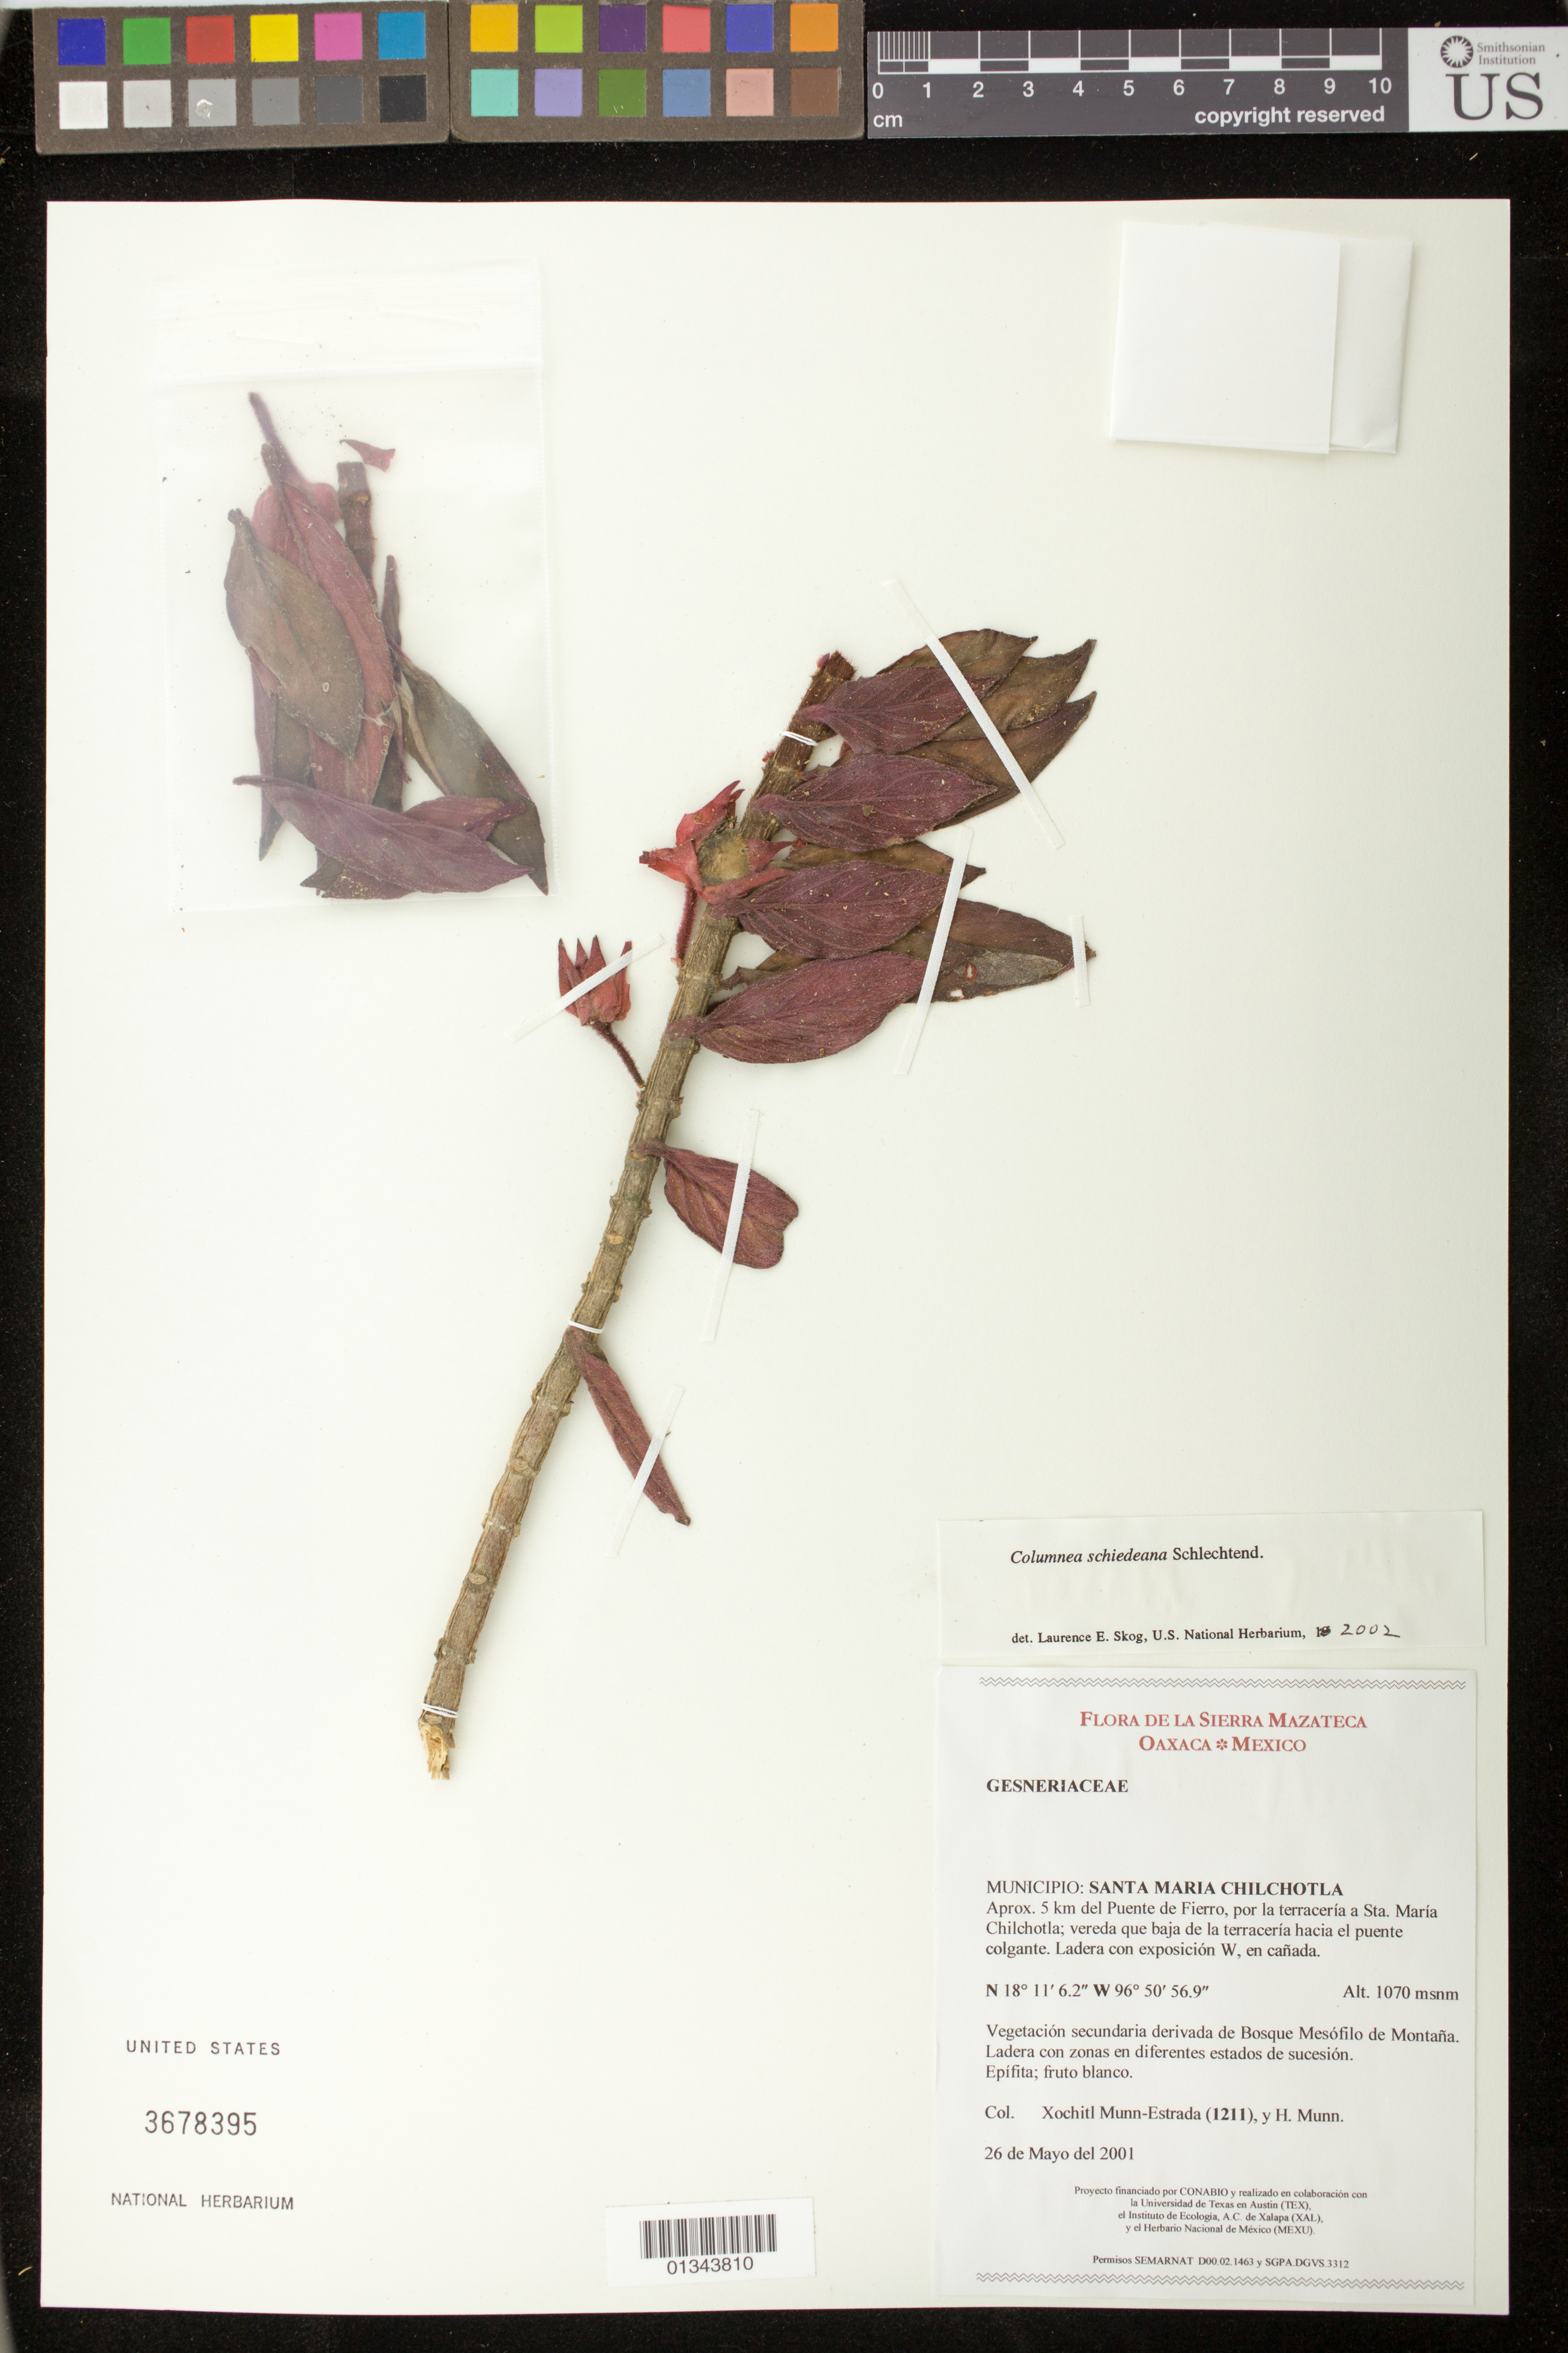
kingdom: Plantae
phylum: Tracheophyta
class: Magnoliopsida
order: Lamiales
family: Gesneriaceae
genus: Columnea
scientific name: Columnea schiedeana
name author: Schltdl.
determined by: Skog, Laurence E.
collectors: X. Munn-Estrada & H. Munn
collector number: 1211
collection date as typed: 26 de Mayo del 2001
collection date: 2001-05-26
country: Mexico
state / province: Oaxaca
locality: Santa Maria Chilchotla, Aprox. 5 km del Puente de Fierro, por la terraceria a Sta. Maria Chilchotla; vereda que baja de la terraceria hacia el puente colgante. Ladera con exposicion W, en canada.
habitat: Vegetacion secundaria derivada de Bosque Mesofilo de Montana. Ladera con zonas en diferentes estados de sucesion.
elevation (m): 1070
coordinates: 18 11 6.2 N, 96 50 56.9 W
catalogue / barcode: US 3678395